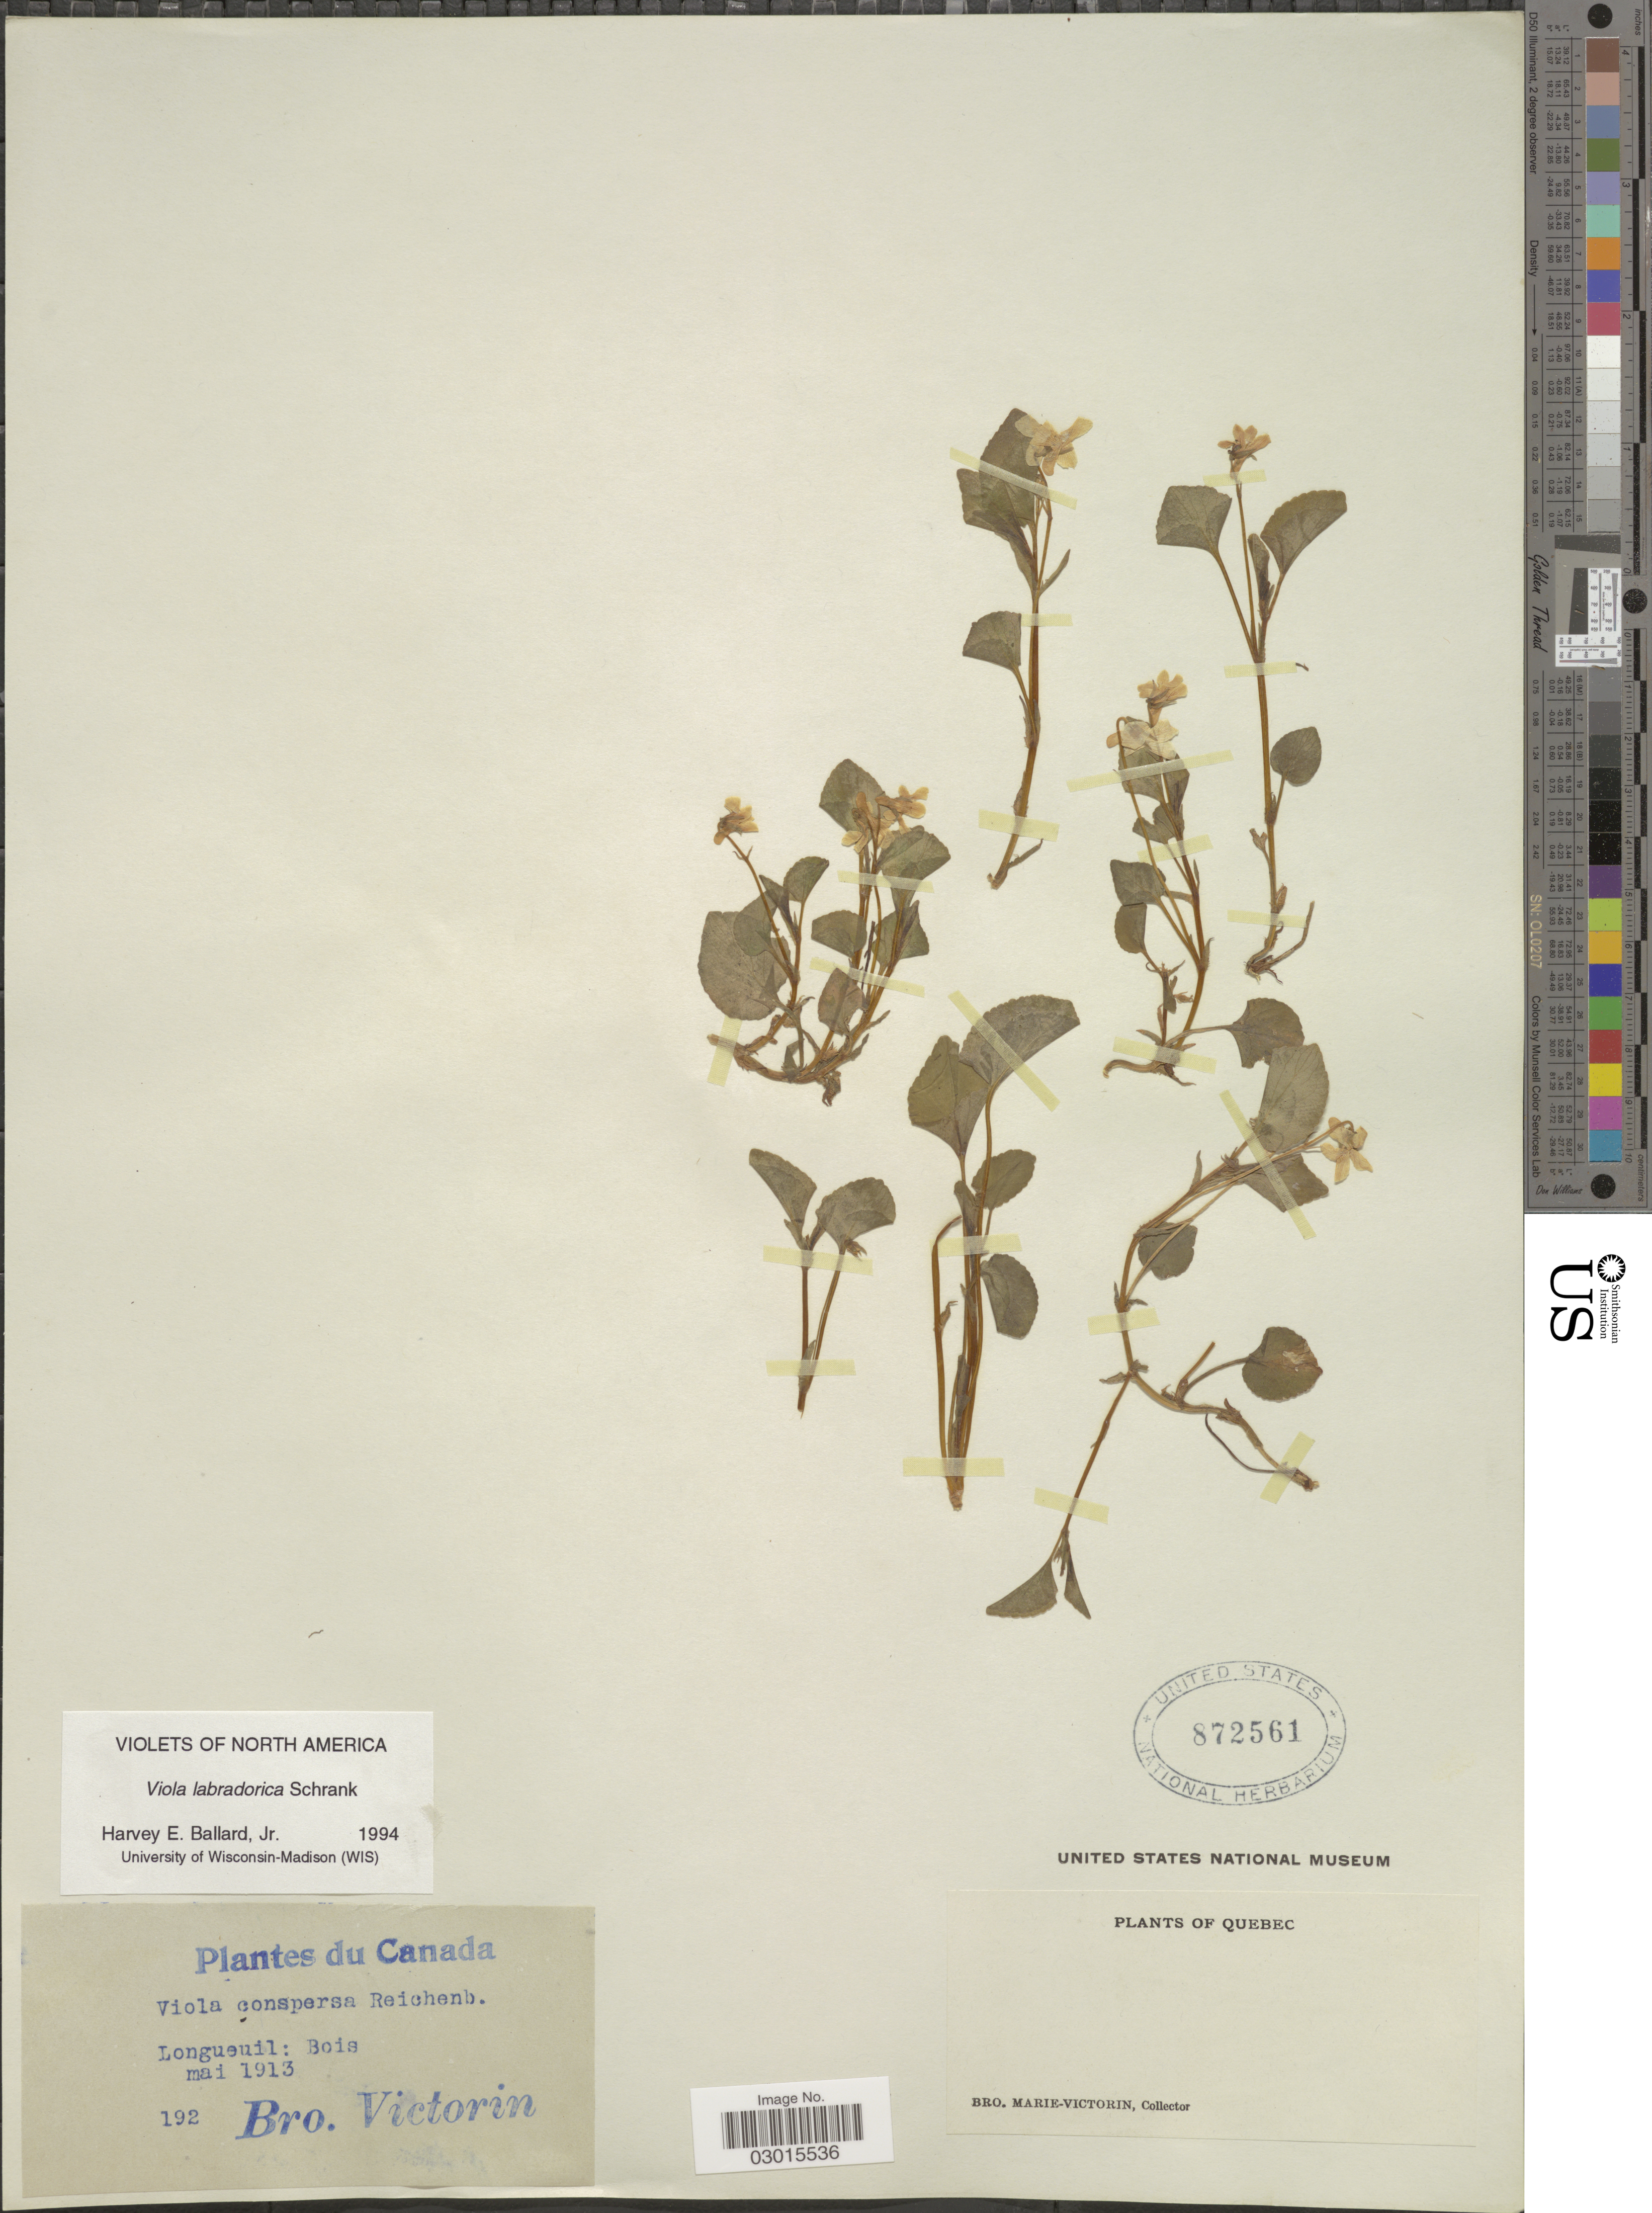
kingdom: Plantae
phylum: Tracheophyta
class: Magnoliopsida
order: Malpighiales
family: Violaceae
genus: Viola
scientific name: Viola labradorica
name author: Schrank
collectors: Fr. Marie-Victorin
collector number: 192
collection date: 1913-05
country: Canada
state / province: Quebec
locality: Longueuil.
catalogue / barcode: US 872561